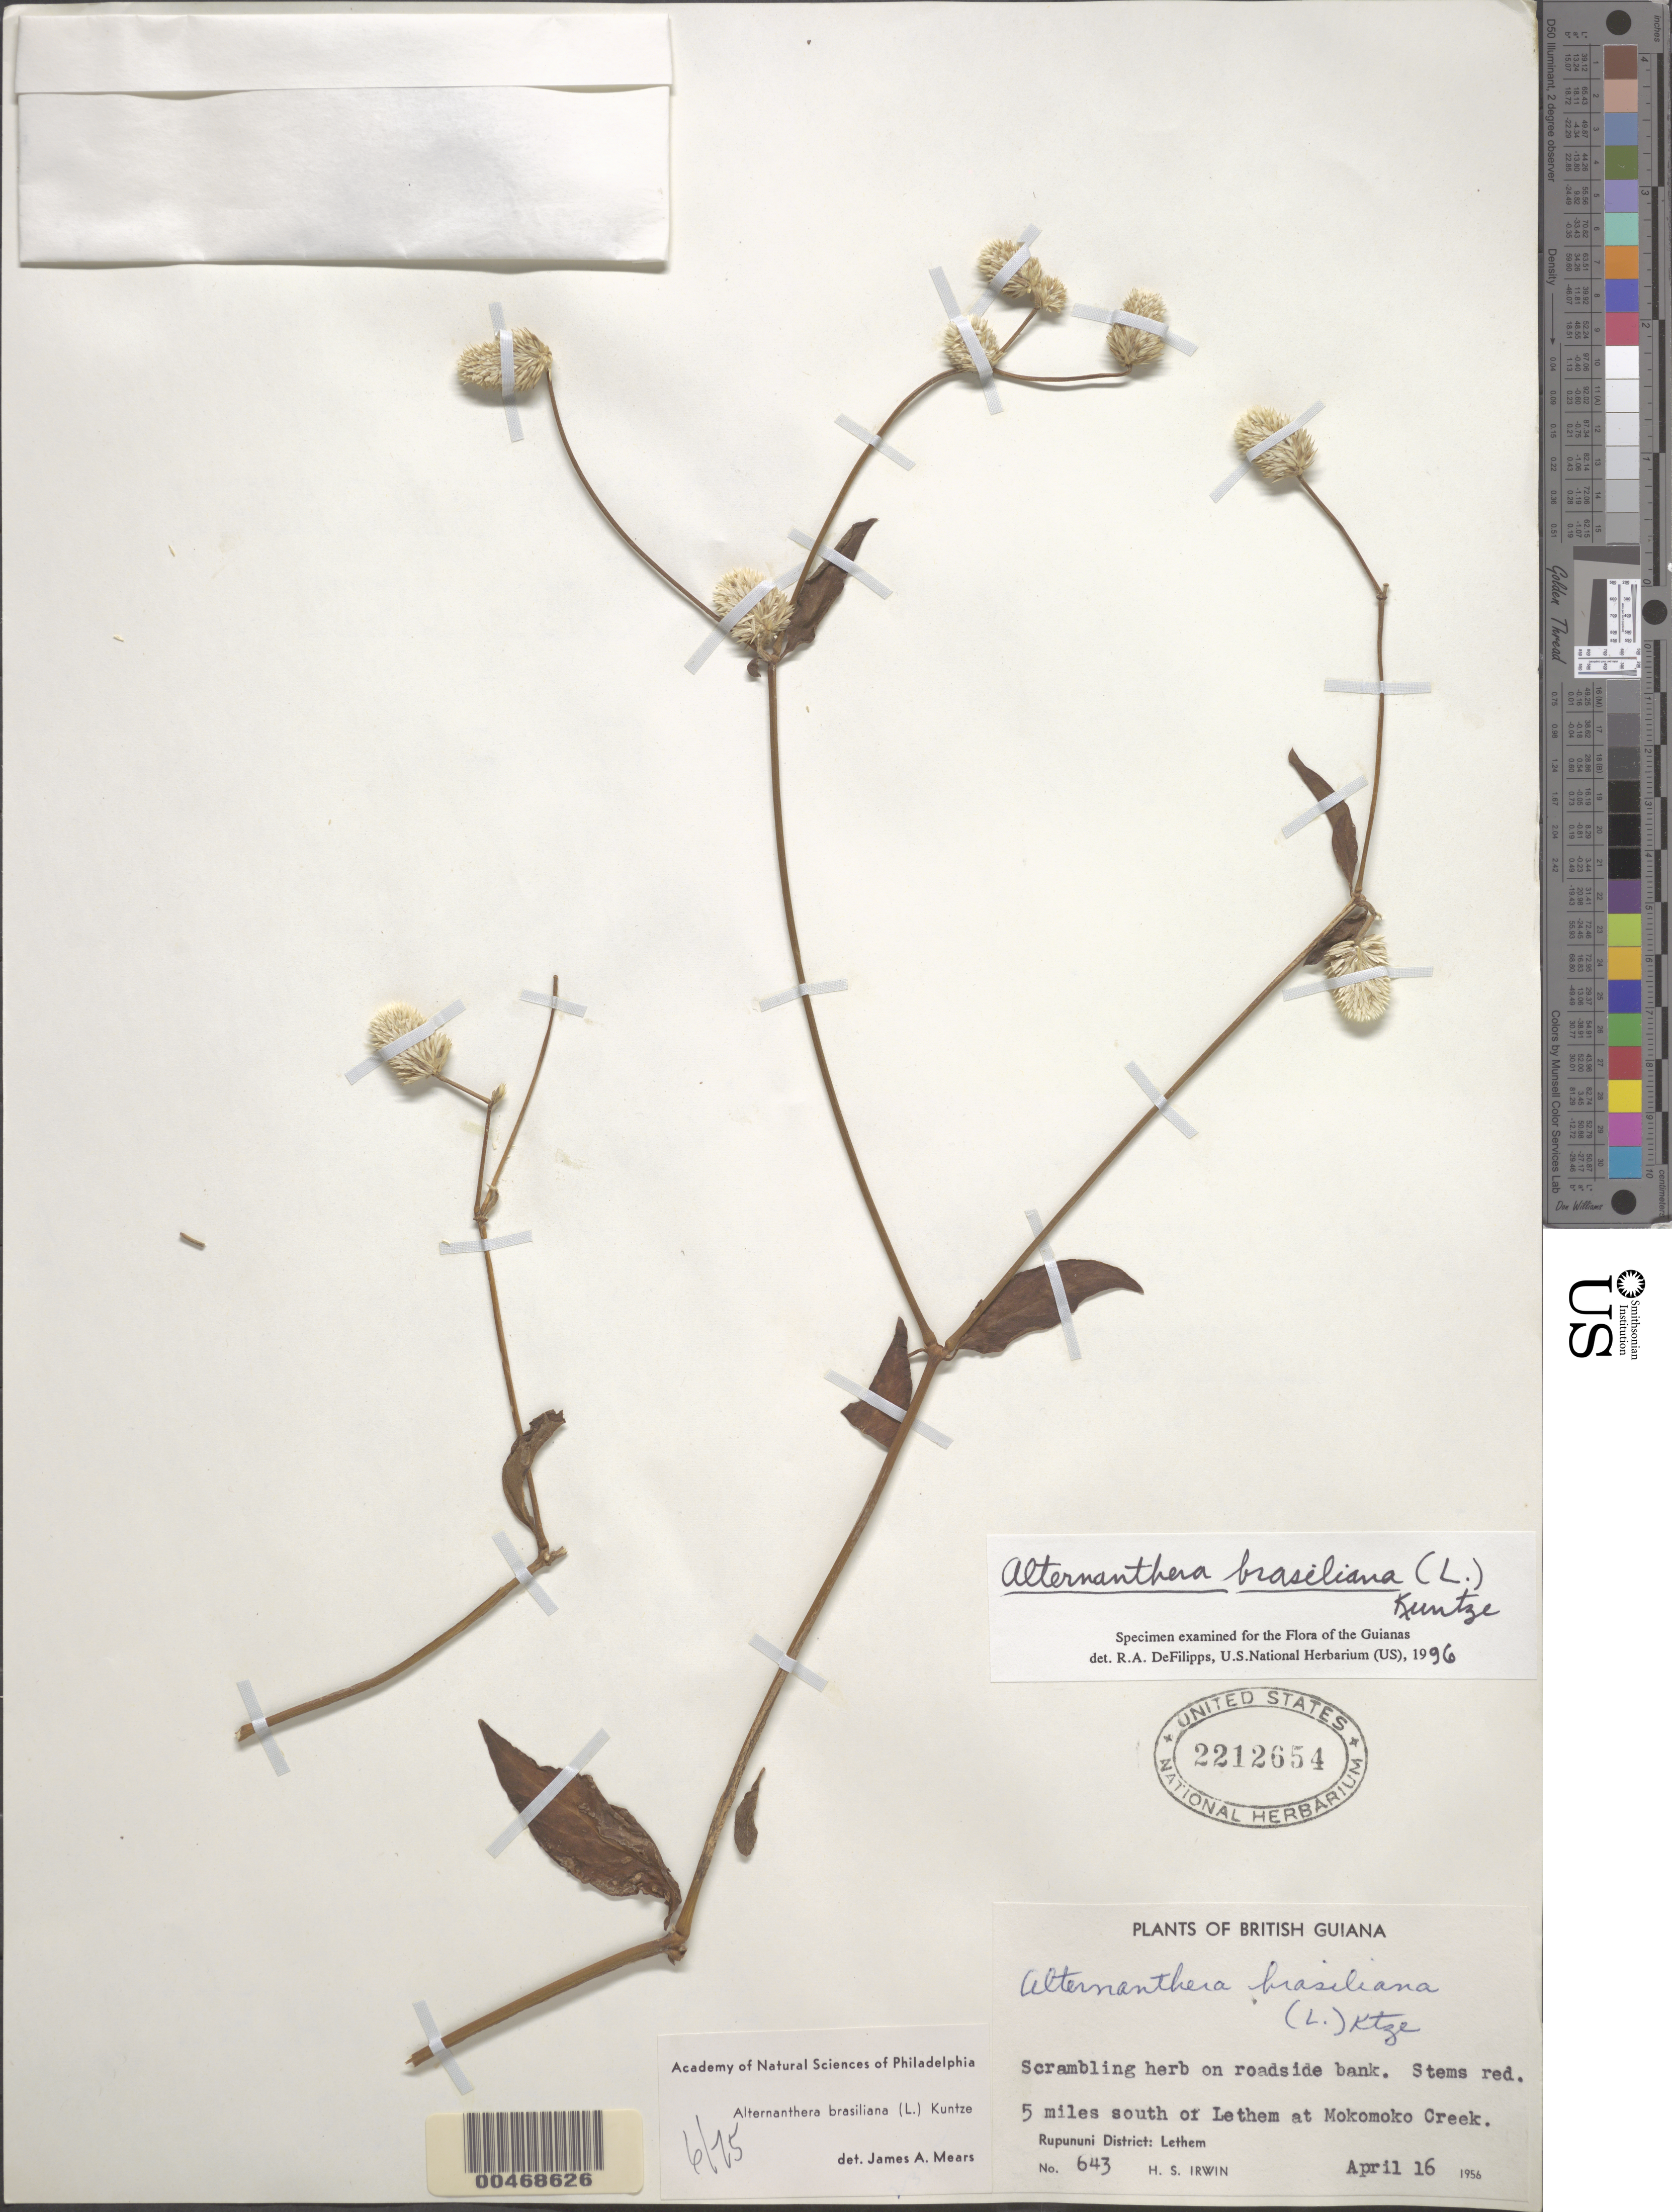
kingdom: Plantae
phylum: Tracheophyta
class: Magnoliopsida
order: Caryophyllales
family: Amaranthaceae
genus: Alternanthera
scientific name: Alternanthera brasiliana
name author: (L.) Kuntze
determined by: DeFilipps, R. A.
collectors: H. Irwin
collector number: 643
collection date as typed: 16-Apr-56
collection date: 1956-04-16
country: Guyana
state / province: U. Takutu-U. Essequibo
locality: Rupununi Dist., 5 mi. S of Lethem at Mokomoko Creek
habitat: Roadside bank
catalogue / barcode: US 2212654